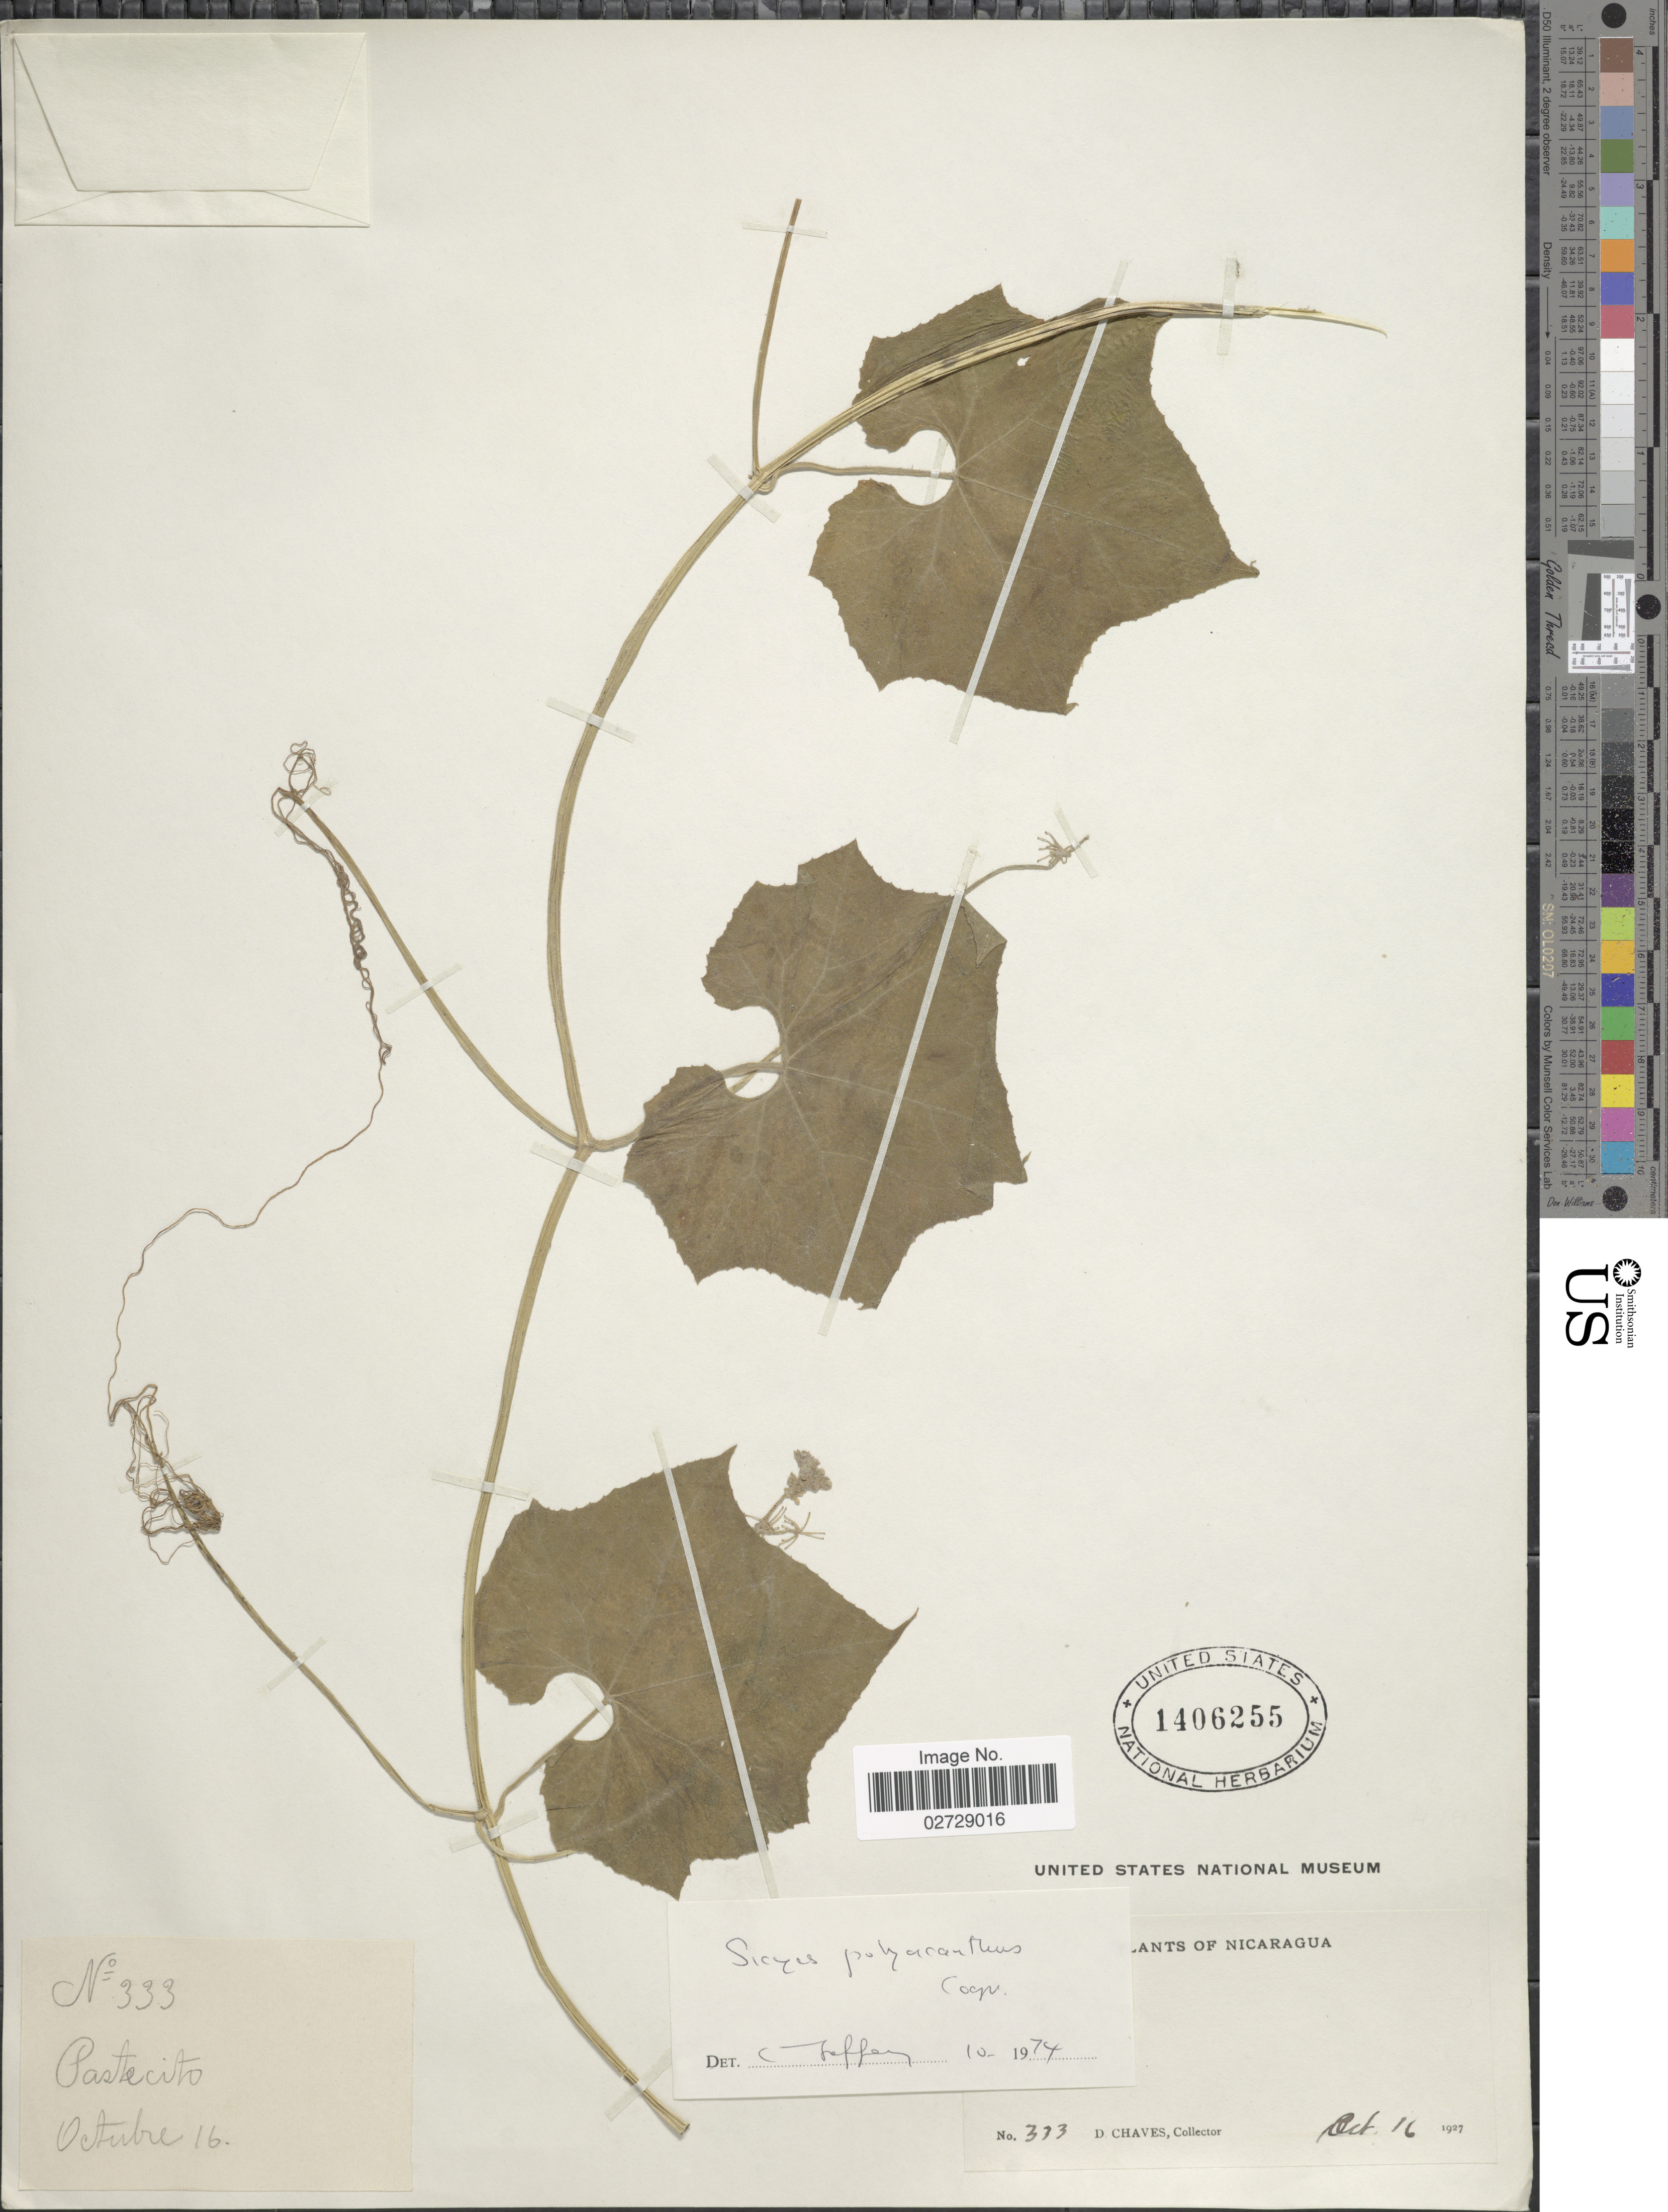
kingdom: Plantae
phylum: Tracheophyta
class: Magnoliopsida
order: Cucurbitales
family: Cucurbitaceae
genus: Sicyos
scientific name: Sicyos polyacanthos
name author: Cogn.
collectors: D. Chaves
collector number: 333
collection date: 1927-10-16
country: Nicaragua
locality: Pastecito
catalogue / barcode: US 1406255